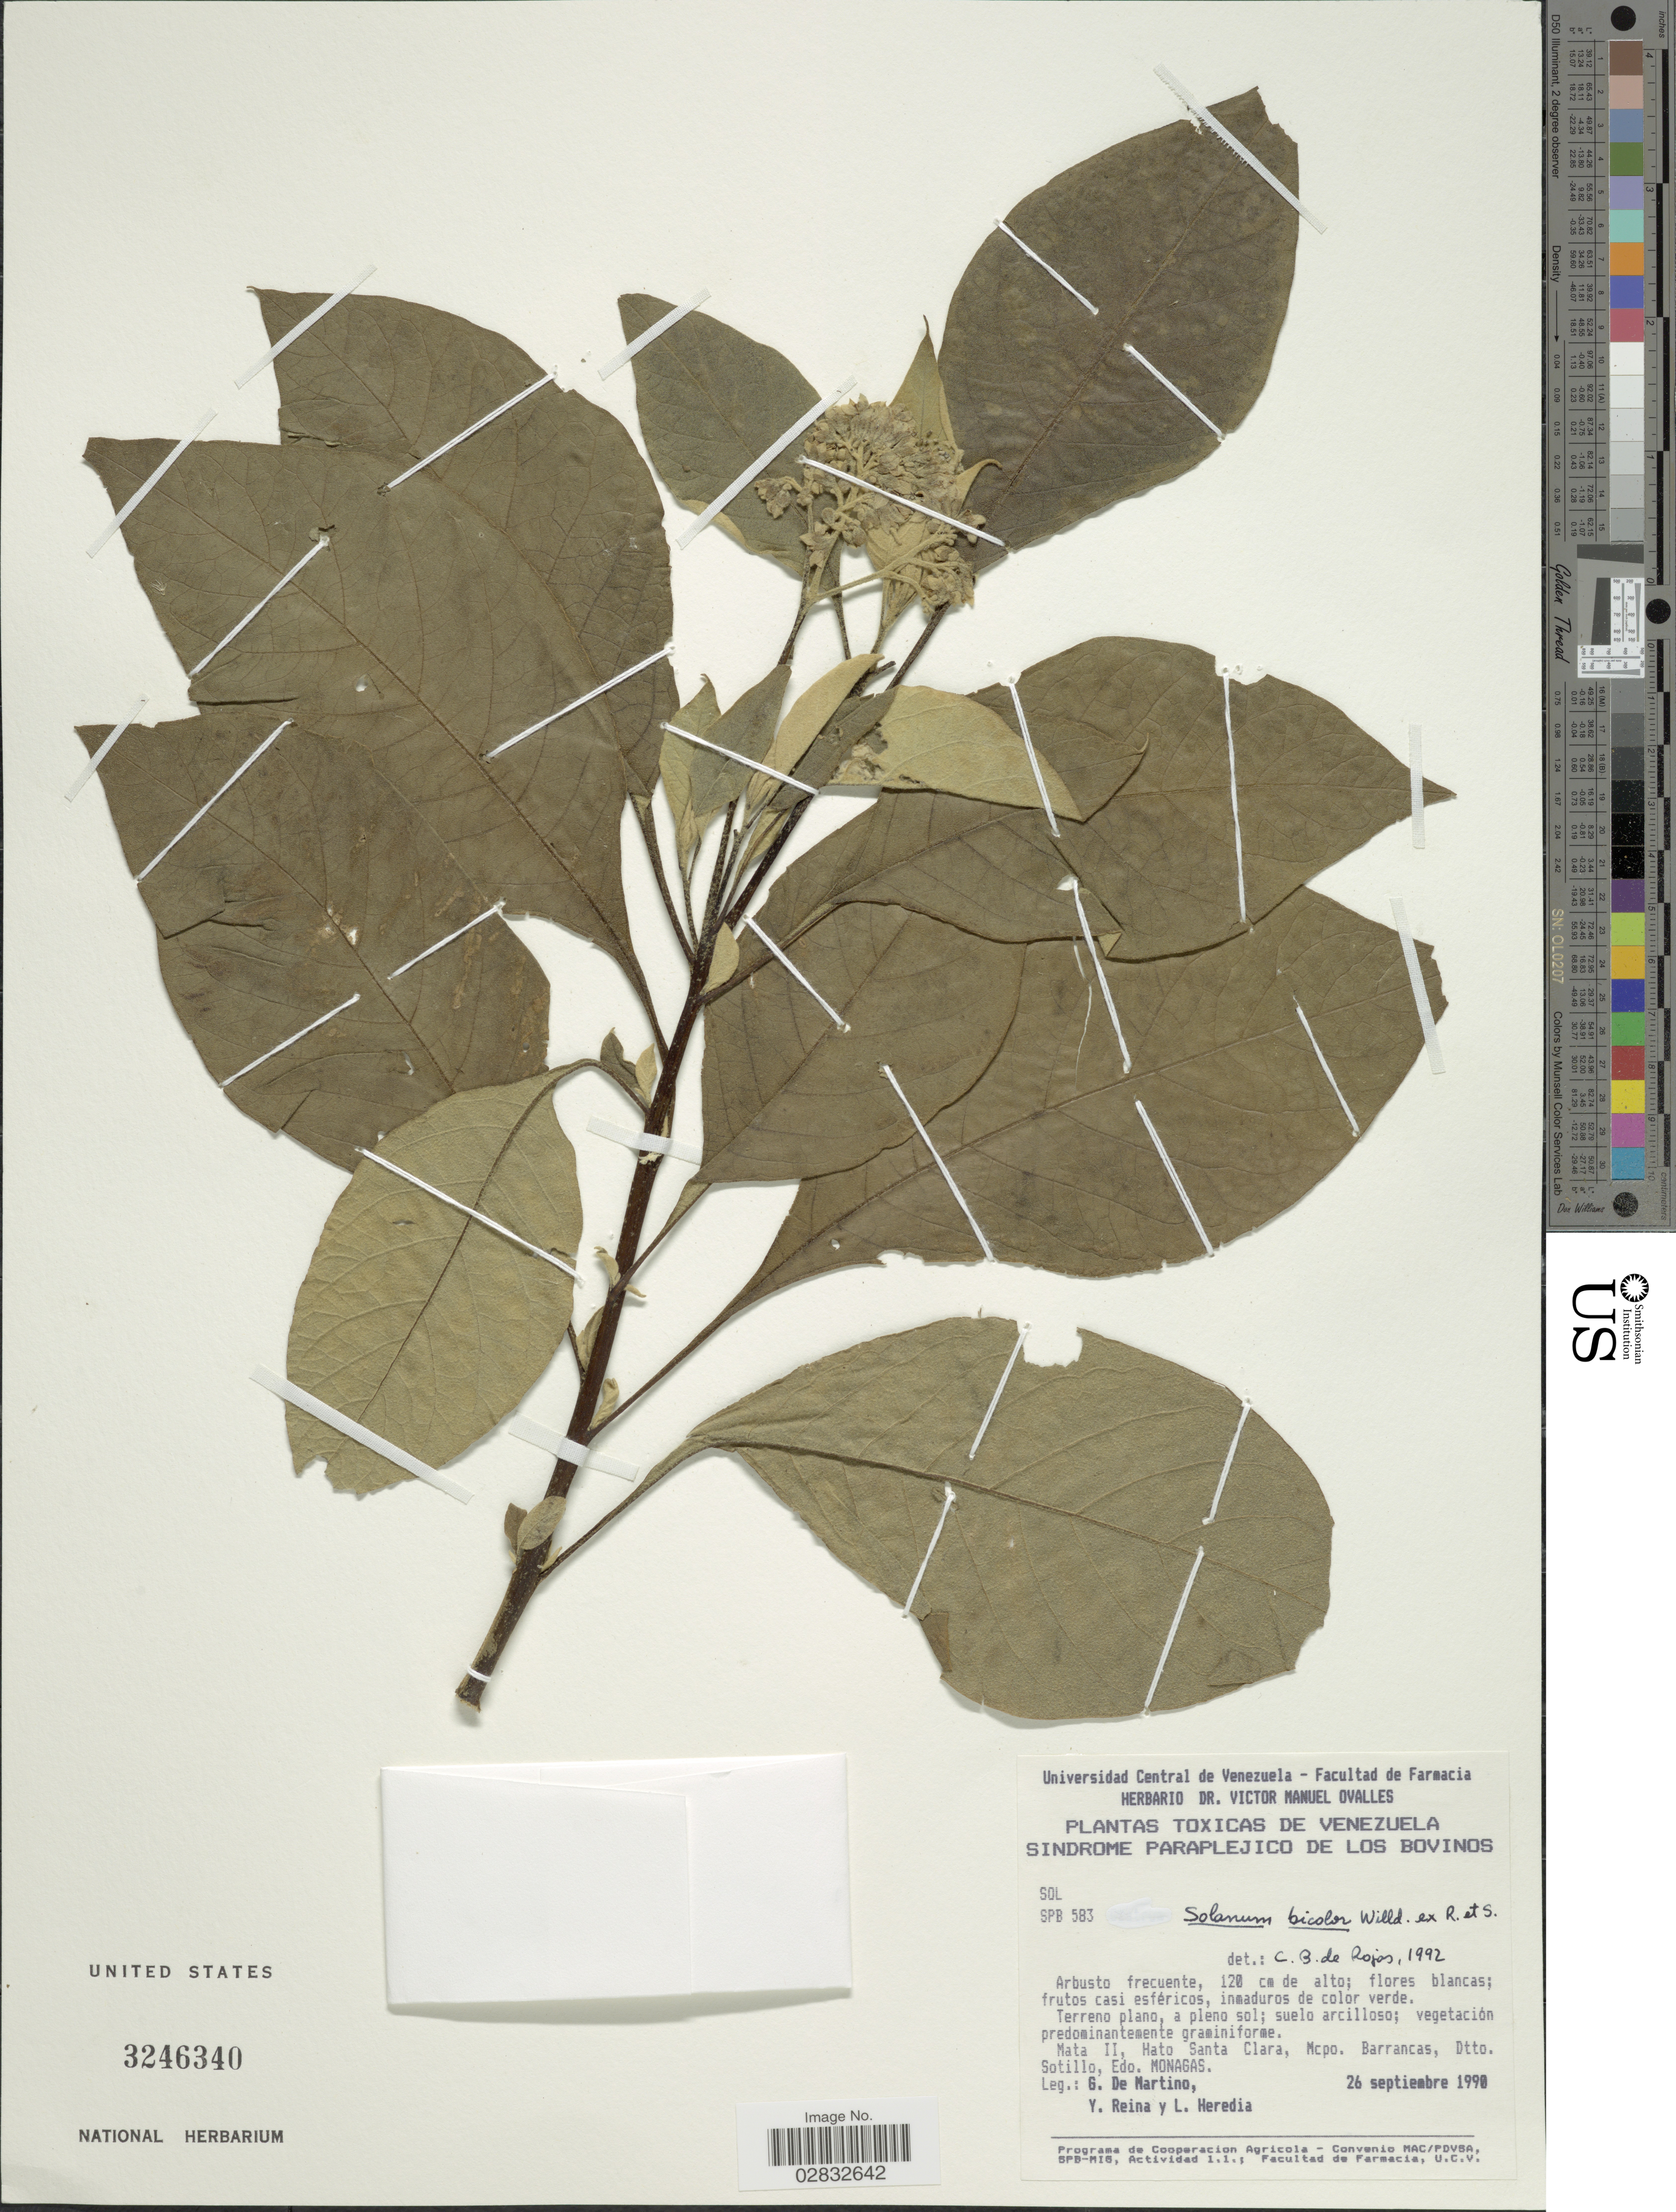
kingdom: Plantae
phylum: Tracheophyta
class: Magnoliopsida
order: Solanales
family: Solanaceae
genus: Solanum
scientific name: Solanum bicolor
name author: Willd. ex Roem. & Schult.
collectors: G. De Martino, Y. Reina & L. Heredia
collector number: SPB583?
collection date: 1990-09-26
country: Venezuela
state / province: Monagas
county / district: Sotillo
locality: Mata II, Hato Santa Clara, Mcpo. Barrancas, Dtto. Sotillo.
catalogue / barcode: US 3246340